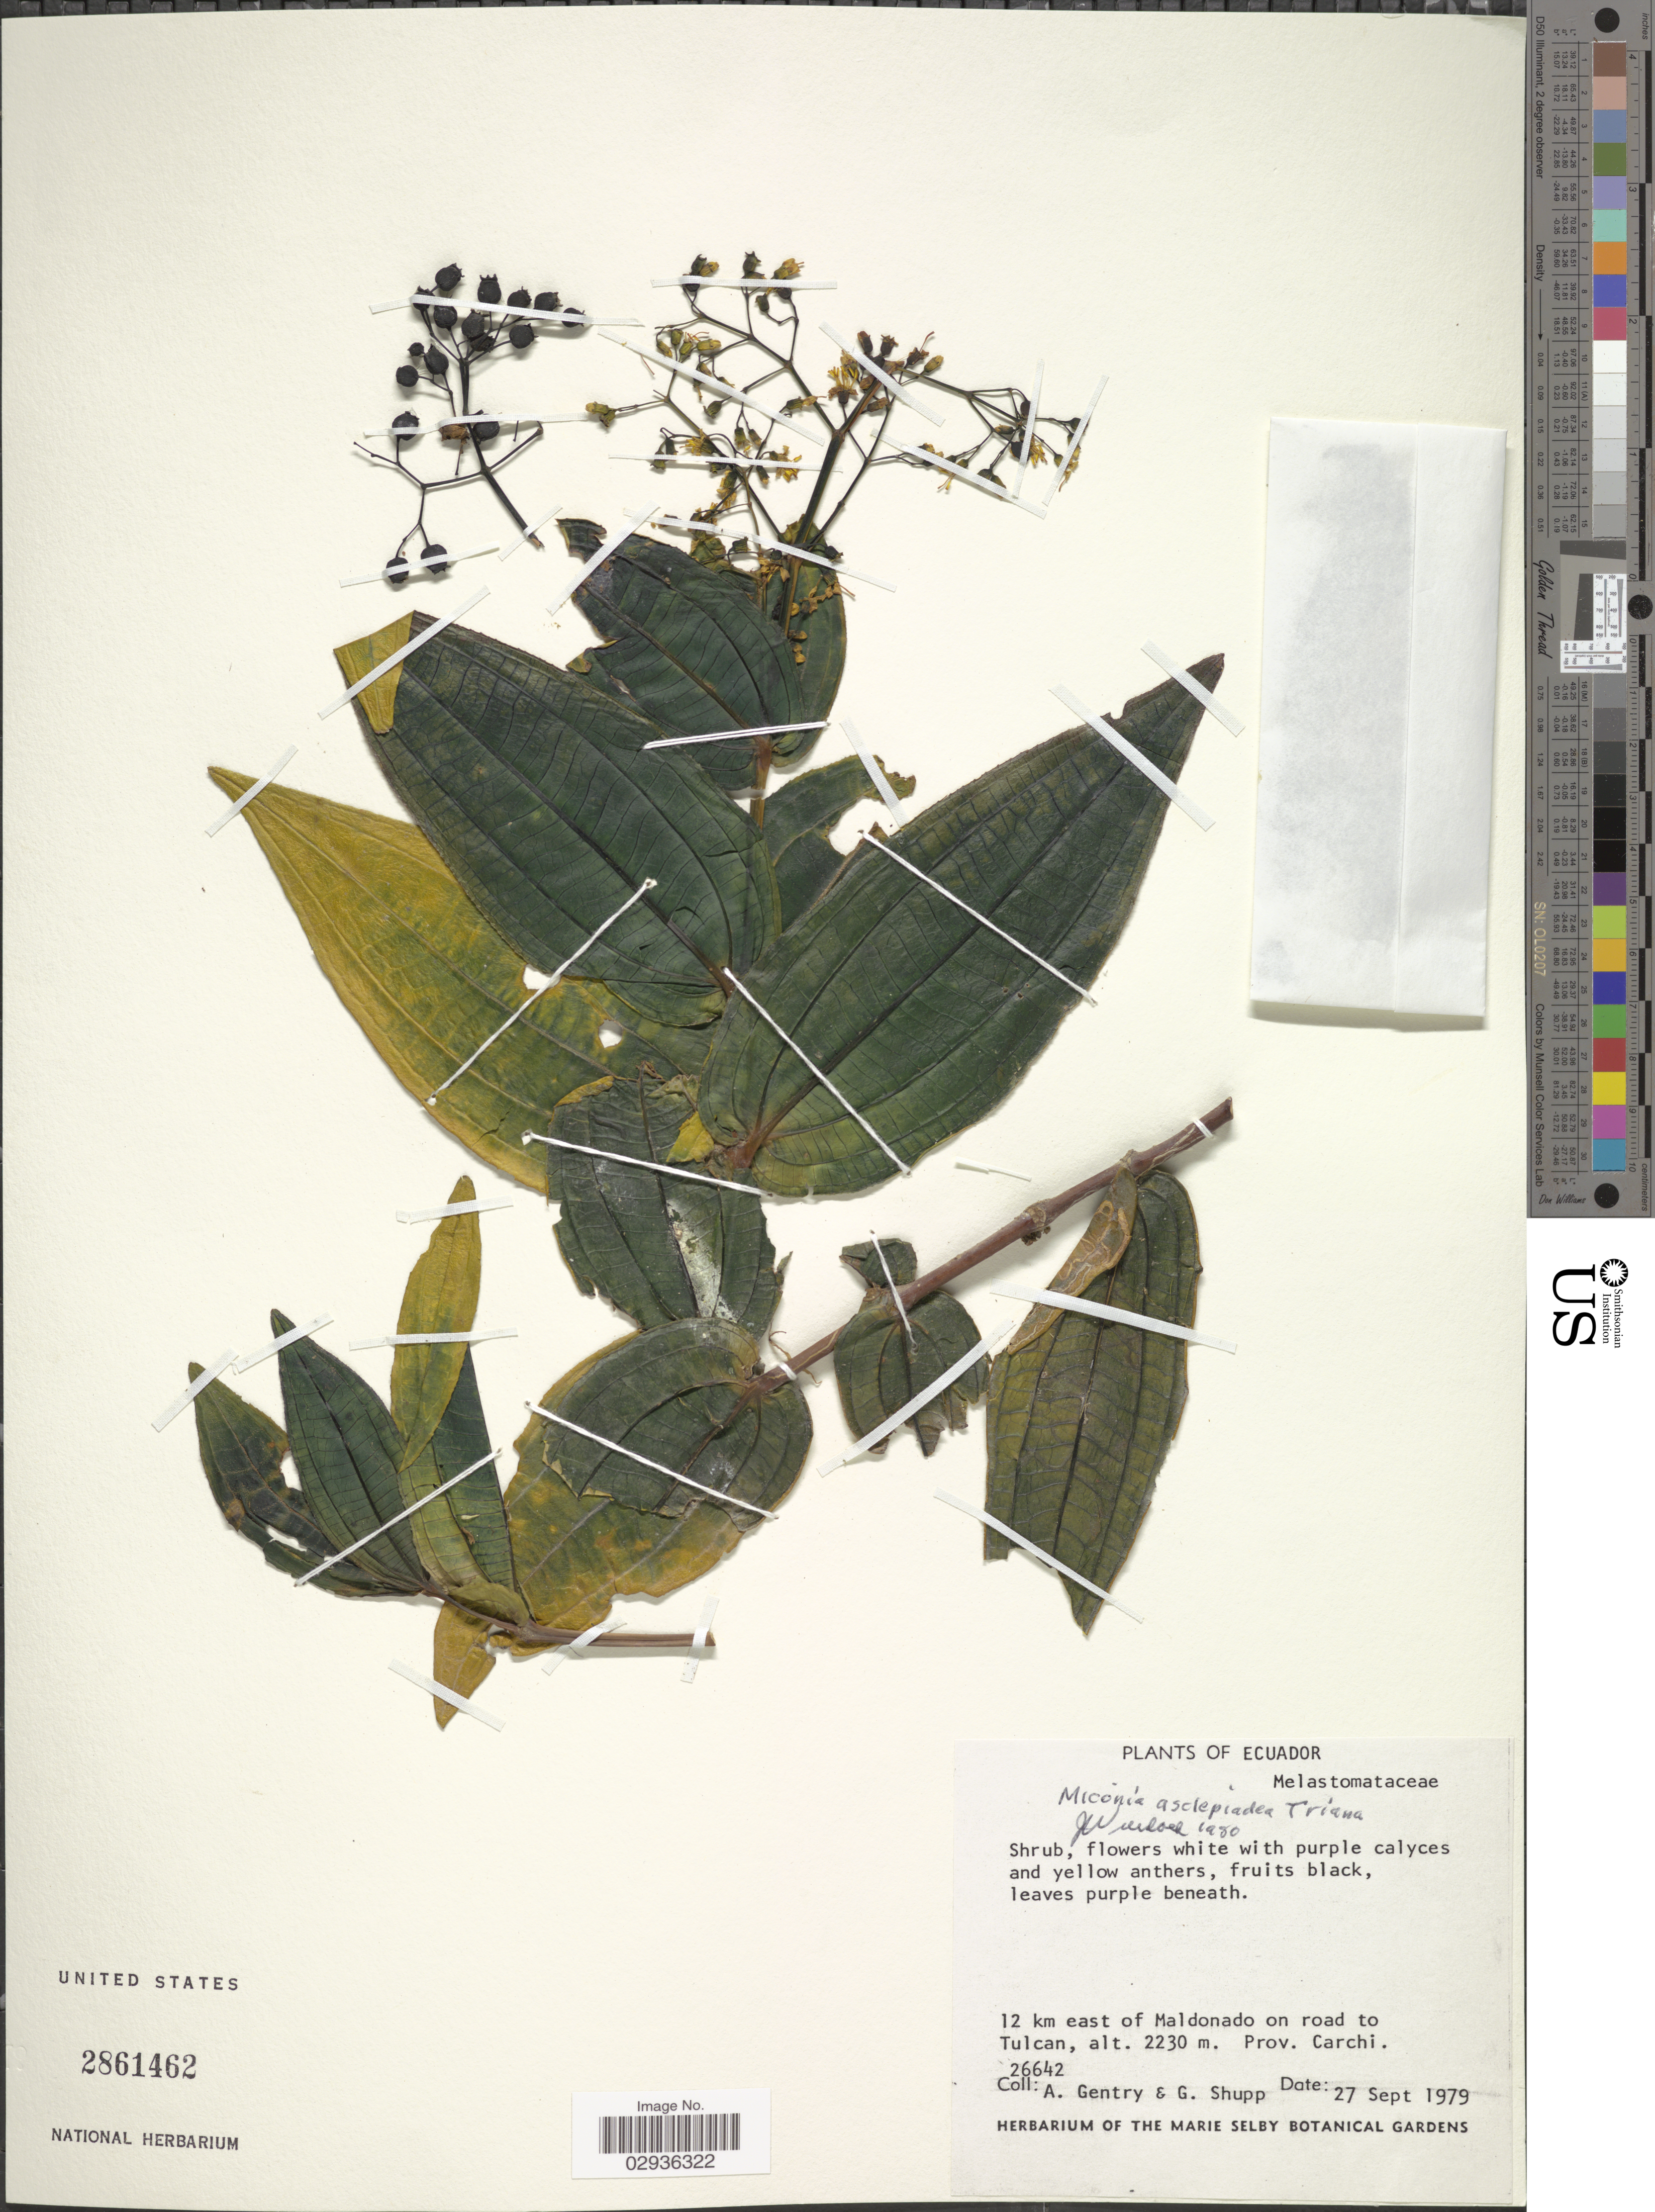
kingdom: Plantae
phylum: Tracheophyta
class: Magnoliopsida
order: Myrtales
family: Melastomataceae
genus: Miconia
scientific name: Miconia asclepiadea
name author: Triana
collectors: A. H. Gentry & G. Shupp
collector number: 26642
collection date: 1979-09-27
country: Ecuador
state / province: Carchi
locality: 12 km east of Maldonado on road to Tulcan.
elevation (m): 2230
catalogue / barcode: US 2861462